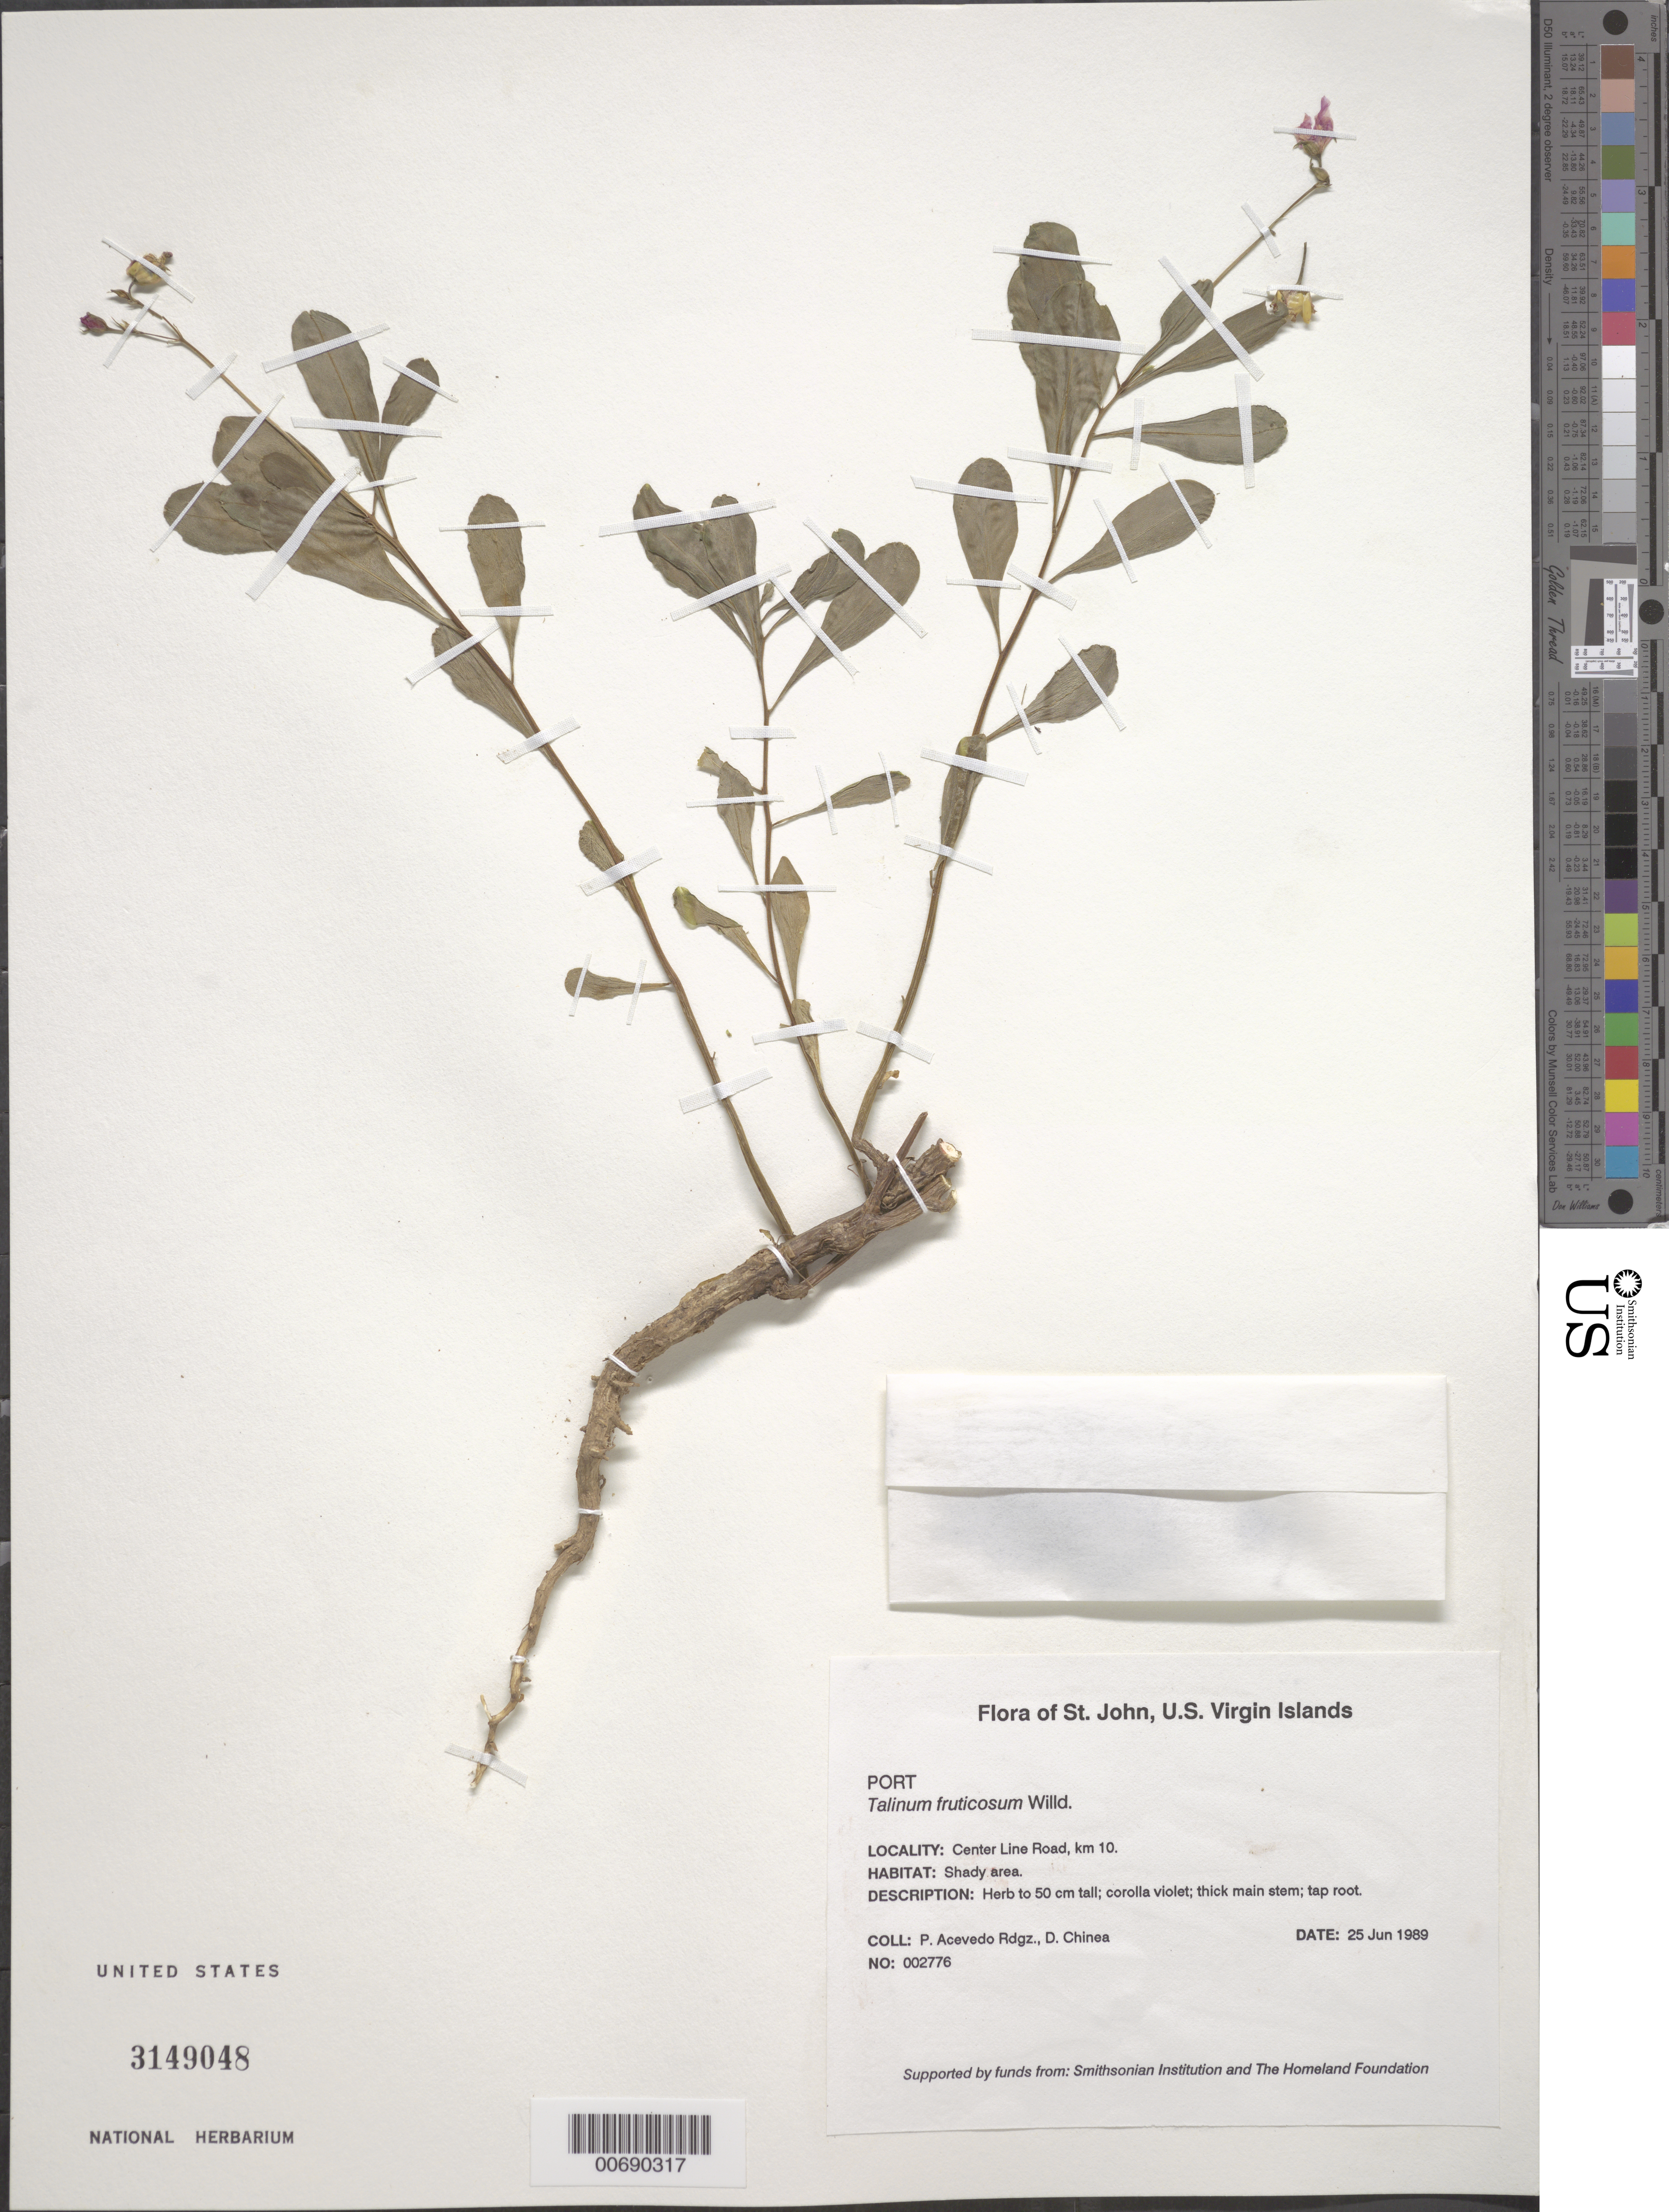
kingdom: Plantae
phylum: Tracheophyta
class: Magnoliopsida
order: Caryophyllales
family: Talinaceae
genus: Talinum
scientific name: Talinum fruticosum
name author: (L.) Juss.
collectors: P. Acevedo-Rodr. & D. Chinea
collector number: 2776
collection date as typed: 25 Jun 1989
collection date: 1989-06-25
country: U.S. Virgin Islands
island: St. John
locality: Center Line Road, km 10.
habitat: Shady area.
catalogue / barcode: US 3149048